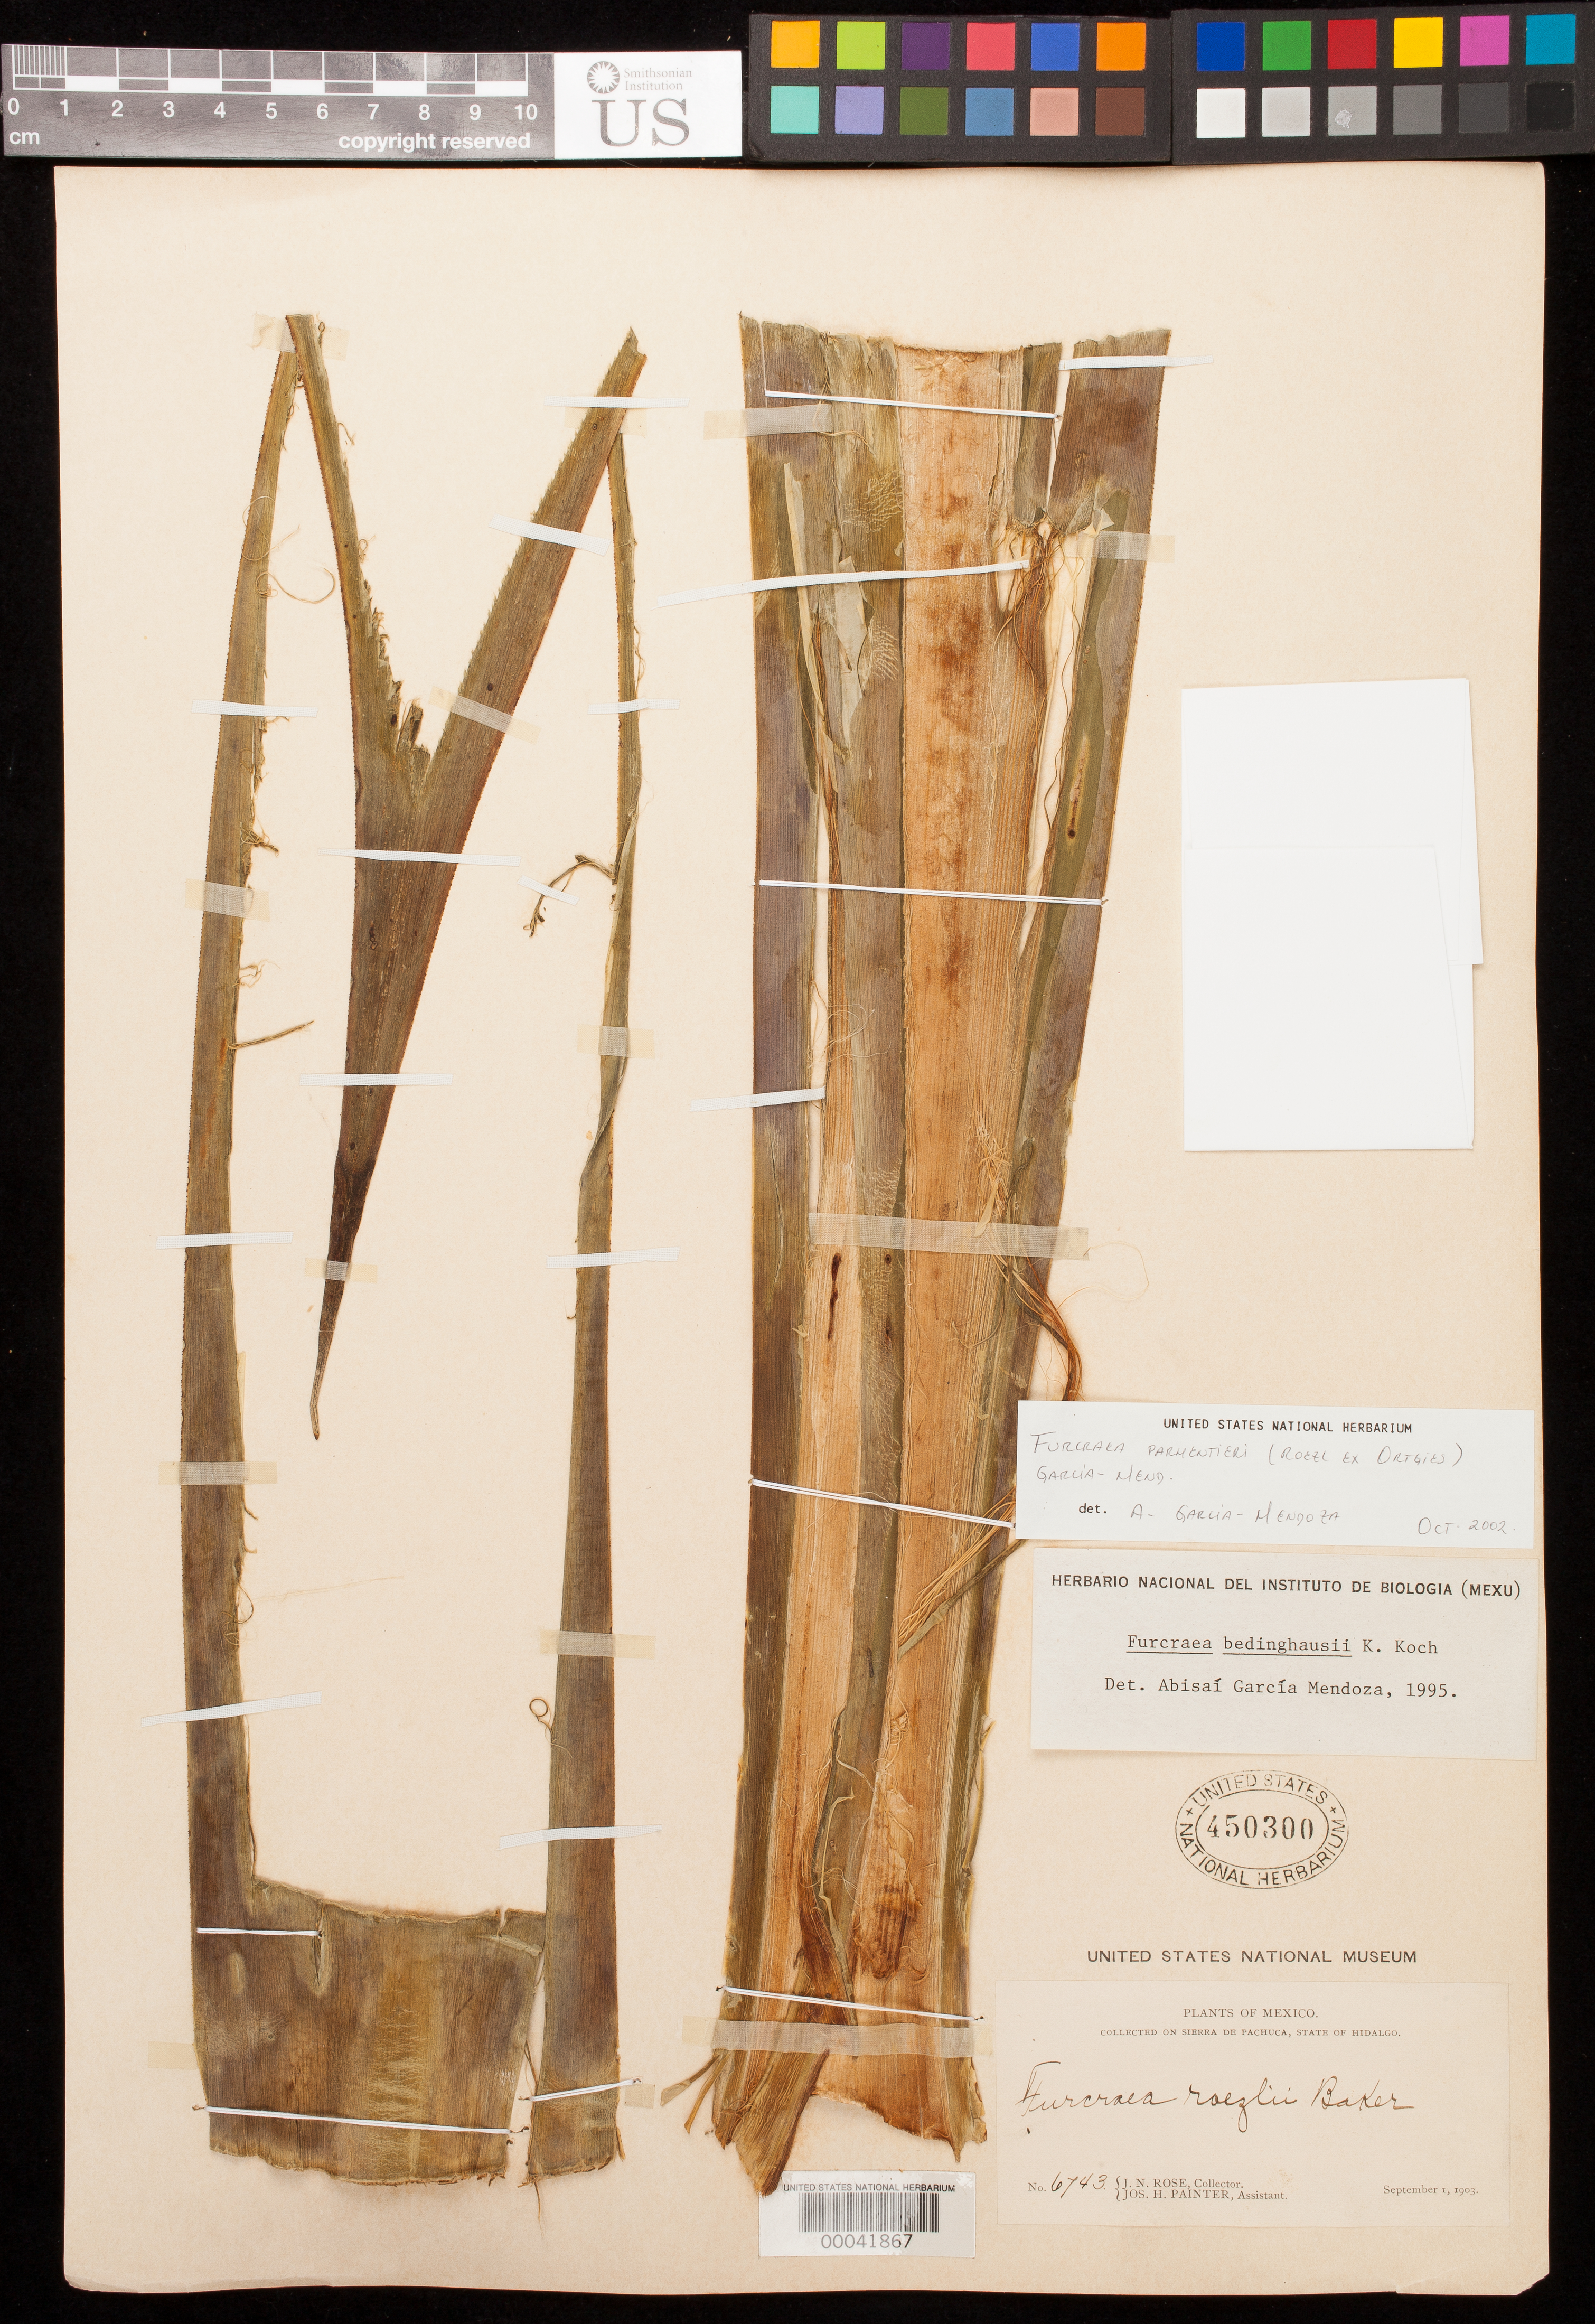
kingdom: Plantae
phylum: Tracheophyta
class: Liliopsida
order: Asparagales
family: Asparagaceae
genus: Furcraea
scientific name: Furcraea parmentieri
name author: (Roezl) García-Mend.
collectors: J. N. Rose & J. H. Painter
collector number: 6743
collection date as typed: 01 Sep 1903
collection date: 1903-09-01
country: Mexico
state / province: Hidalgo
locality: Sierra de Pachuca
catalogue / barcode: US 450300